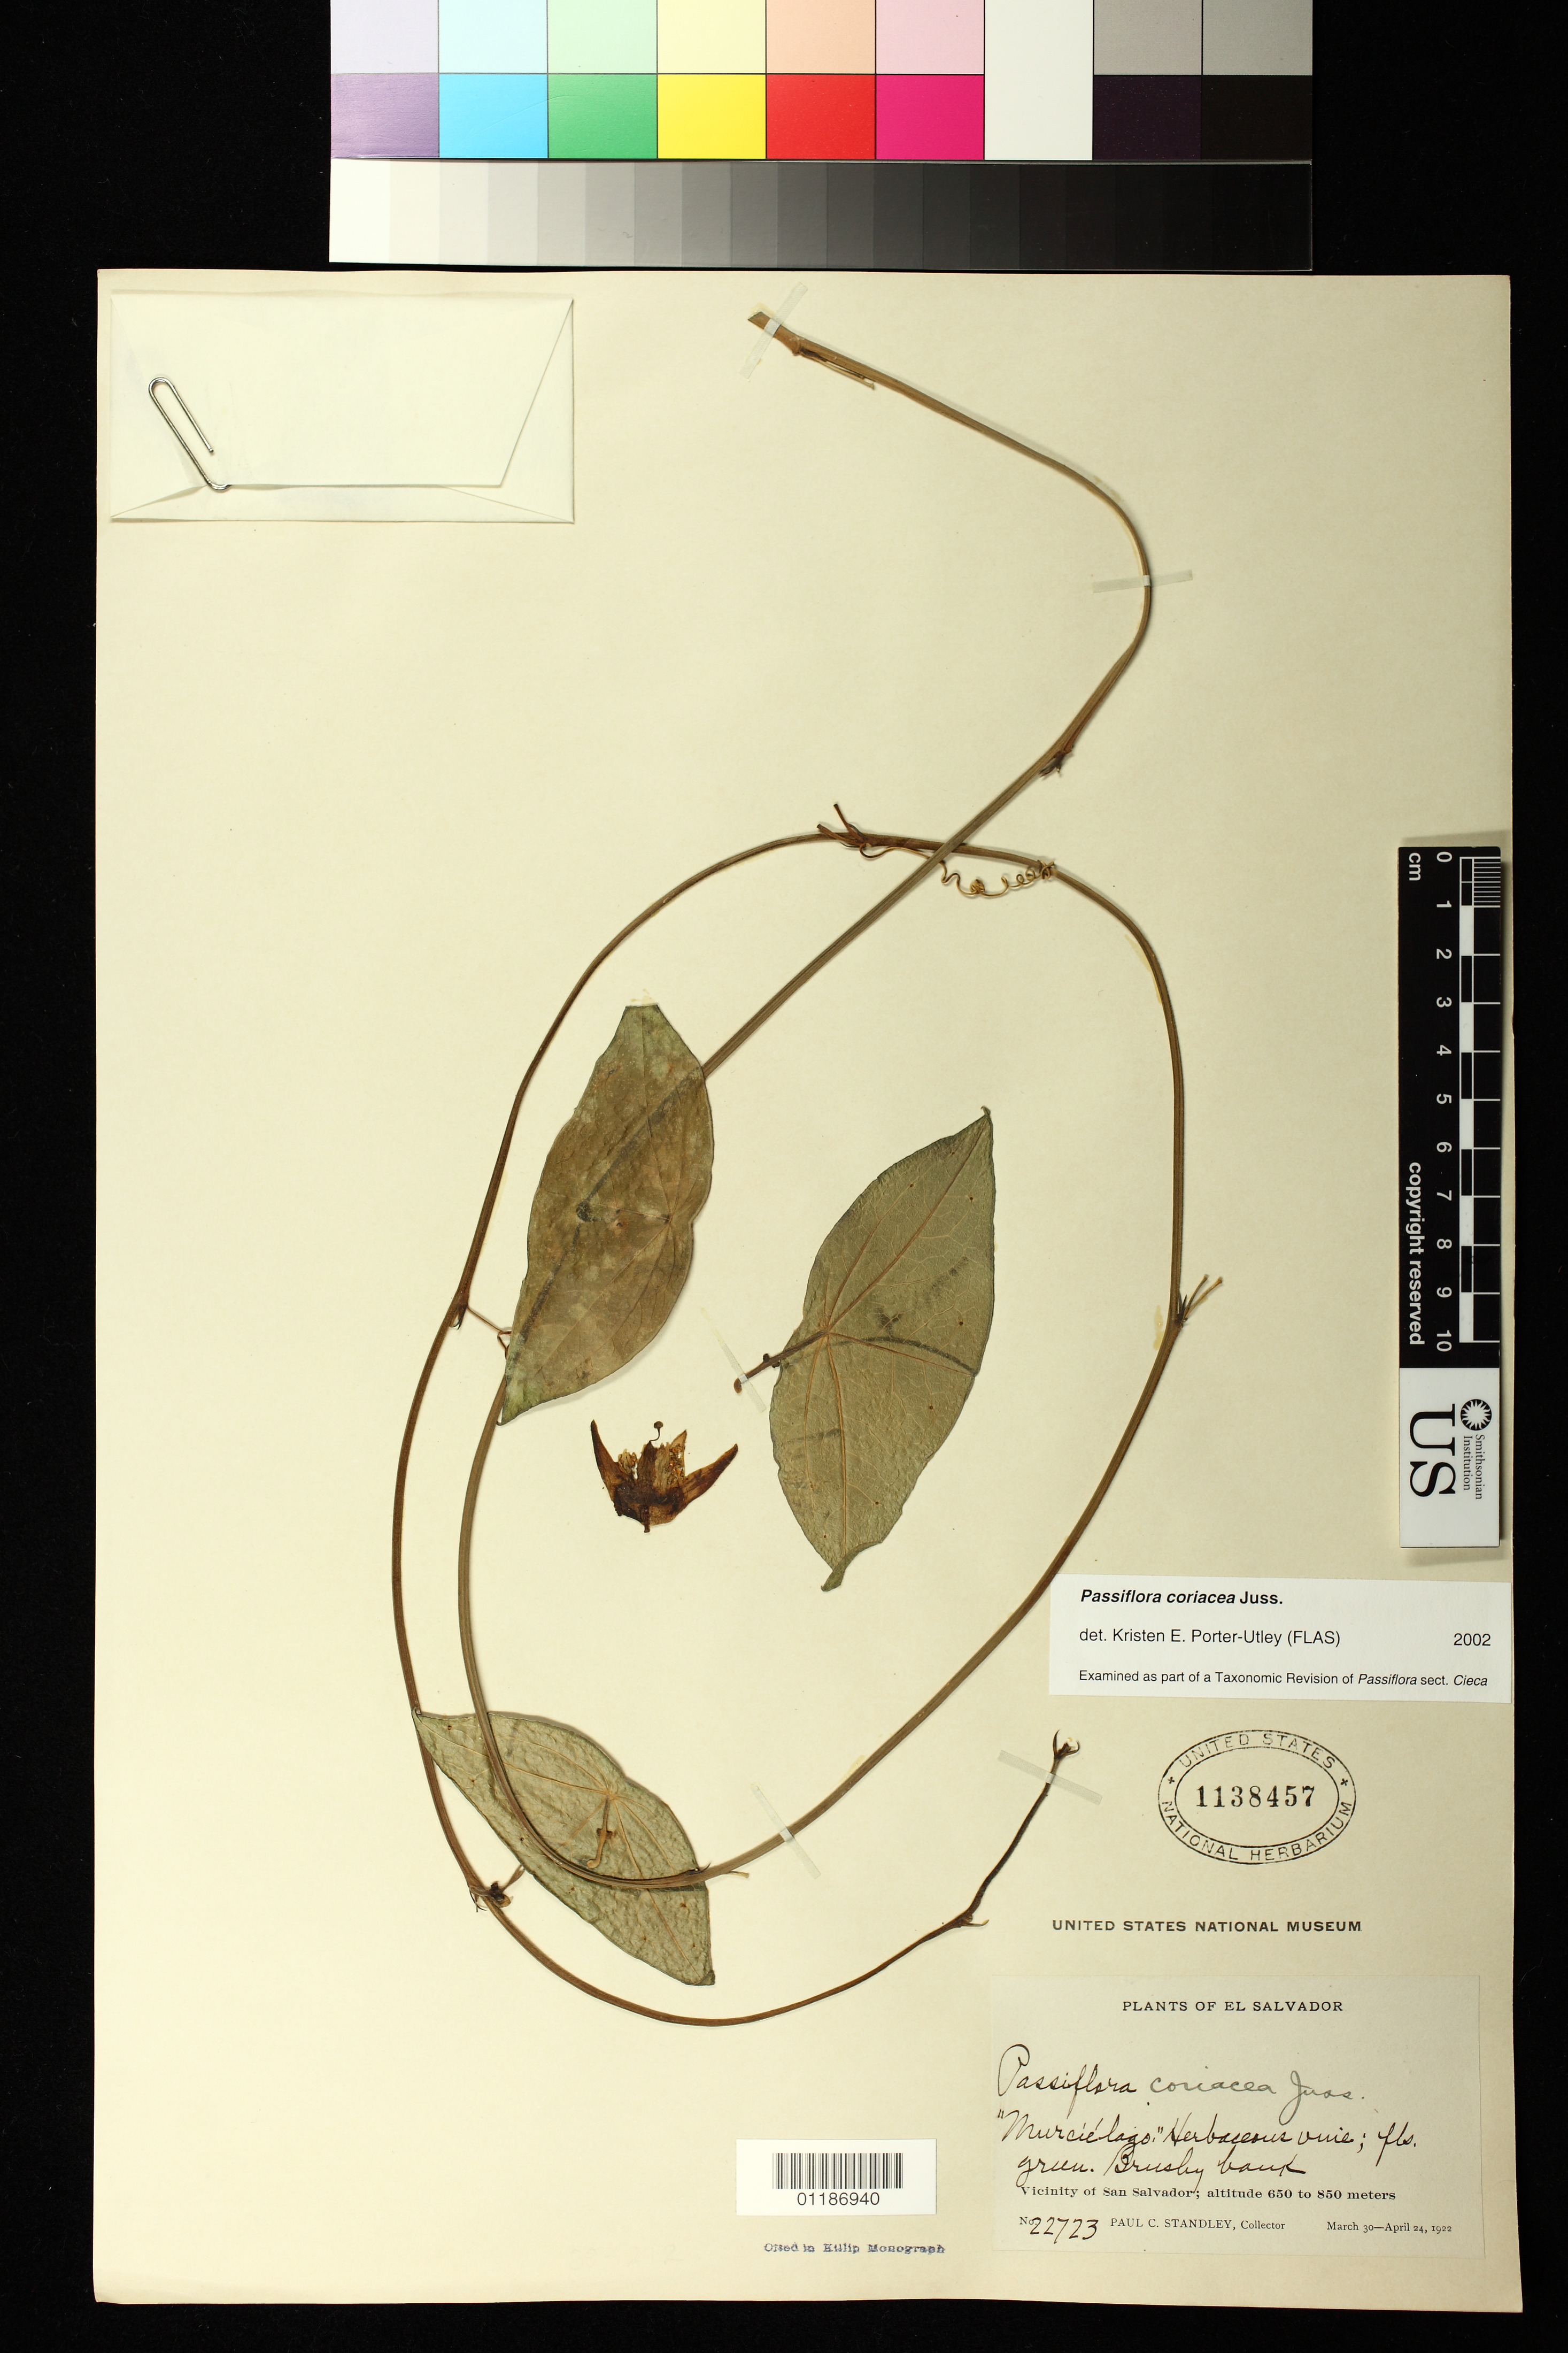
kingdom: Plantae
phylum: Tracheophyta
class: Magnoliopsida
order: Malpighiales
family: Passifloraceae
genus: Passiflora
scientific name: Passiflora coriacea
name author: A. Juss.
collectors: P. C. Standley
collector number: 22723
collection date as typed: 30 Mar 1922 to 24 Apr 1922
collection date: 1922-03-30/1922-04-24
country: El Salvador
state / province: San Salvador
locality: Vicinity of san salvador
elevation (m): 650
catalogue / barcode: US 1138457